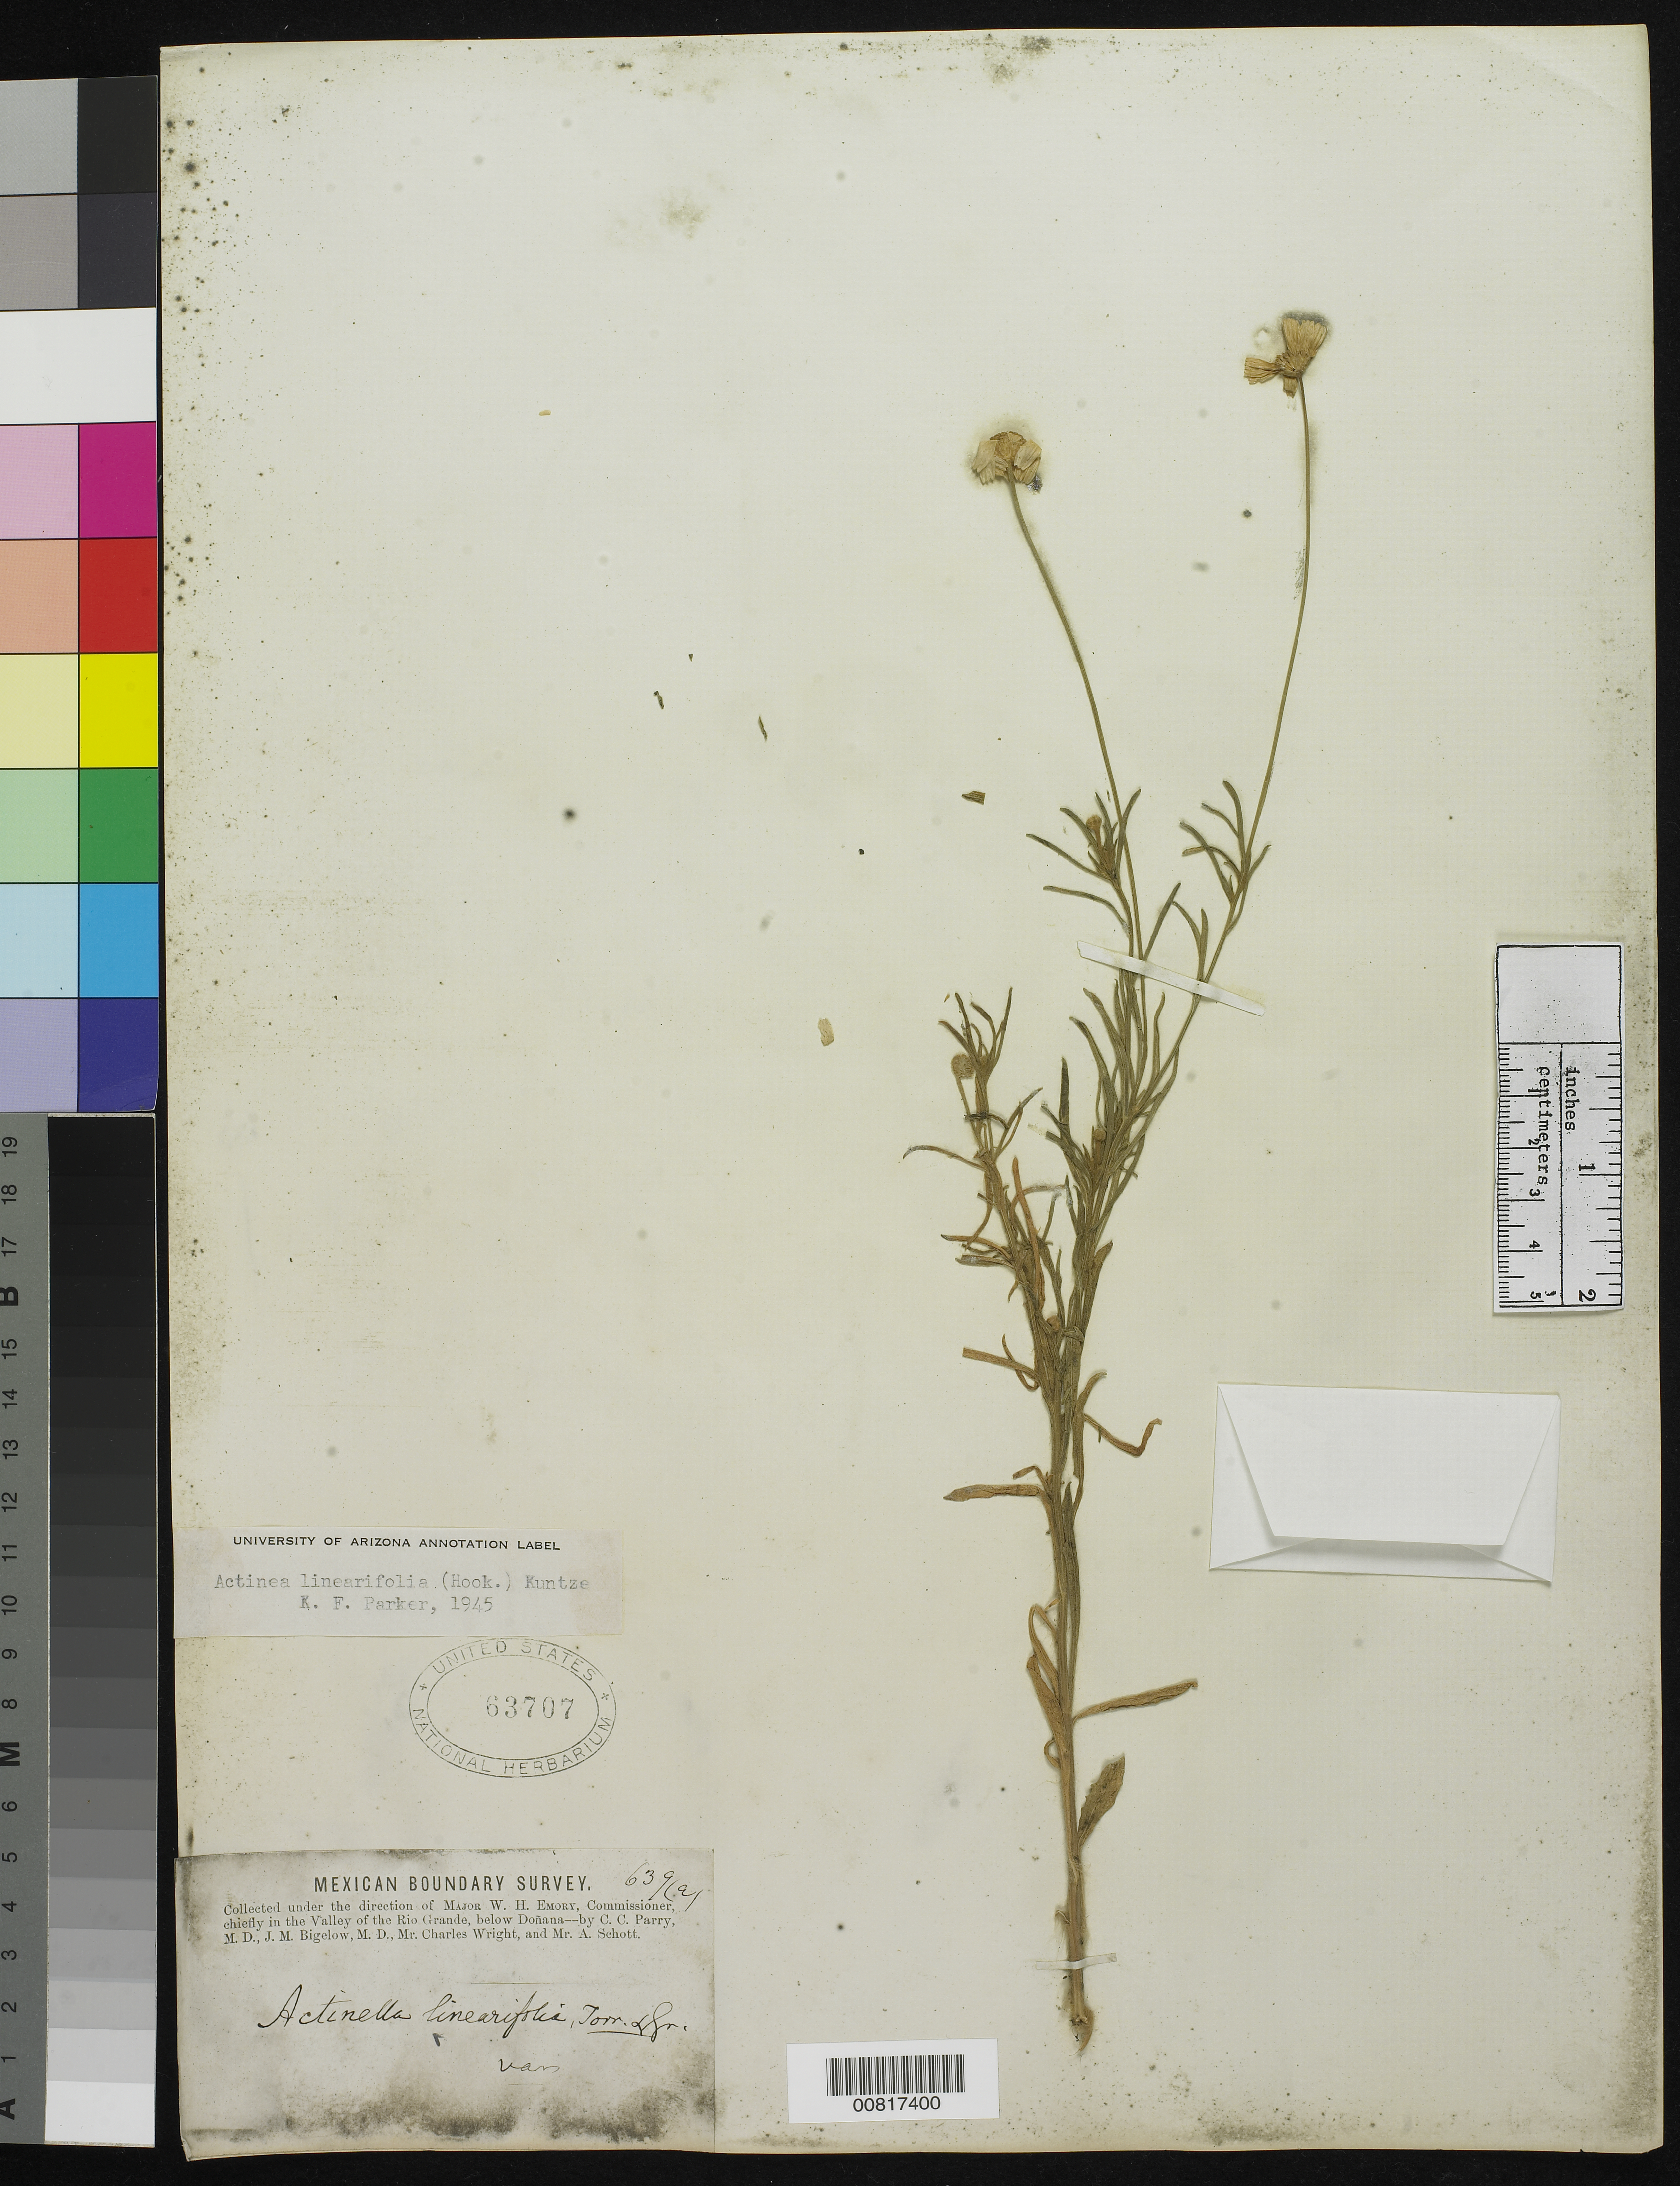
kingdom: Plantae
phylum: Tracheophyta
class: Magnoliopsida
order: Asterales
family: Asteraceae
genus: Actinea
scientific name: Actinea linearifolia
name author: (Hook.) Kuntze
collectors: C. C. Parry, J. M. Bigelow, C. Wright & A. C. V. Schott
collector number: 639a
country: United States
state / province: New Mexico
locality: Valley of the Rio Grande, below Doñana, New Mexico.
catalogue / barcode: US 63707